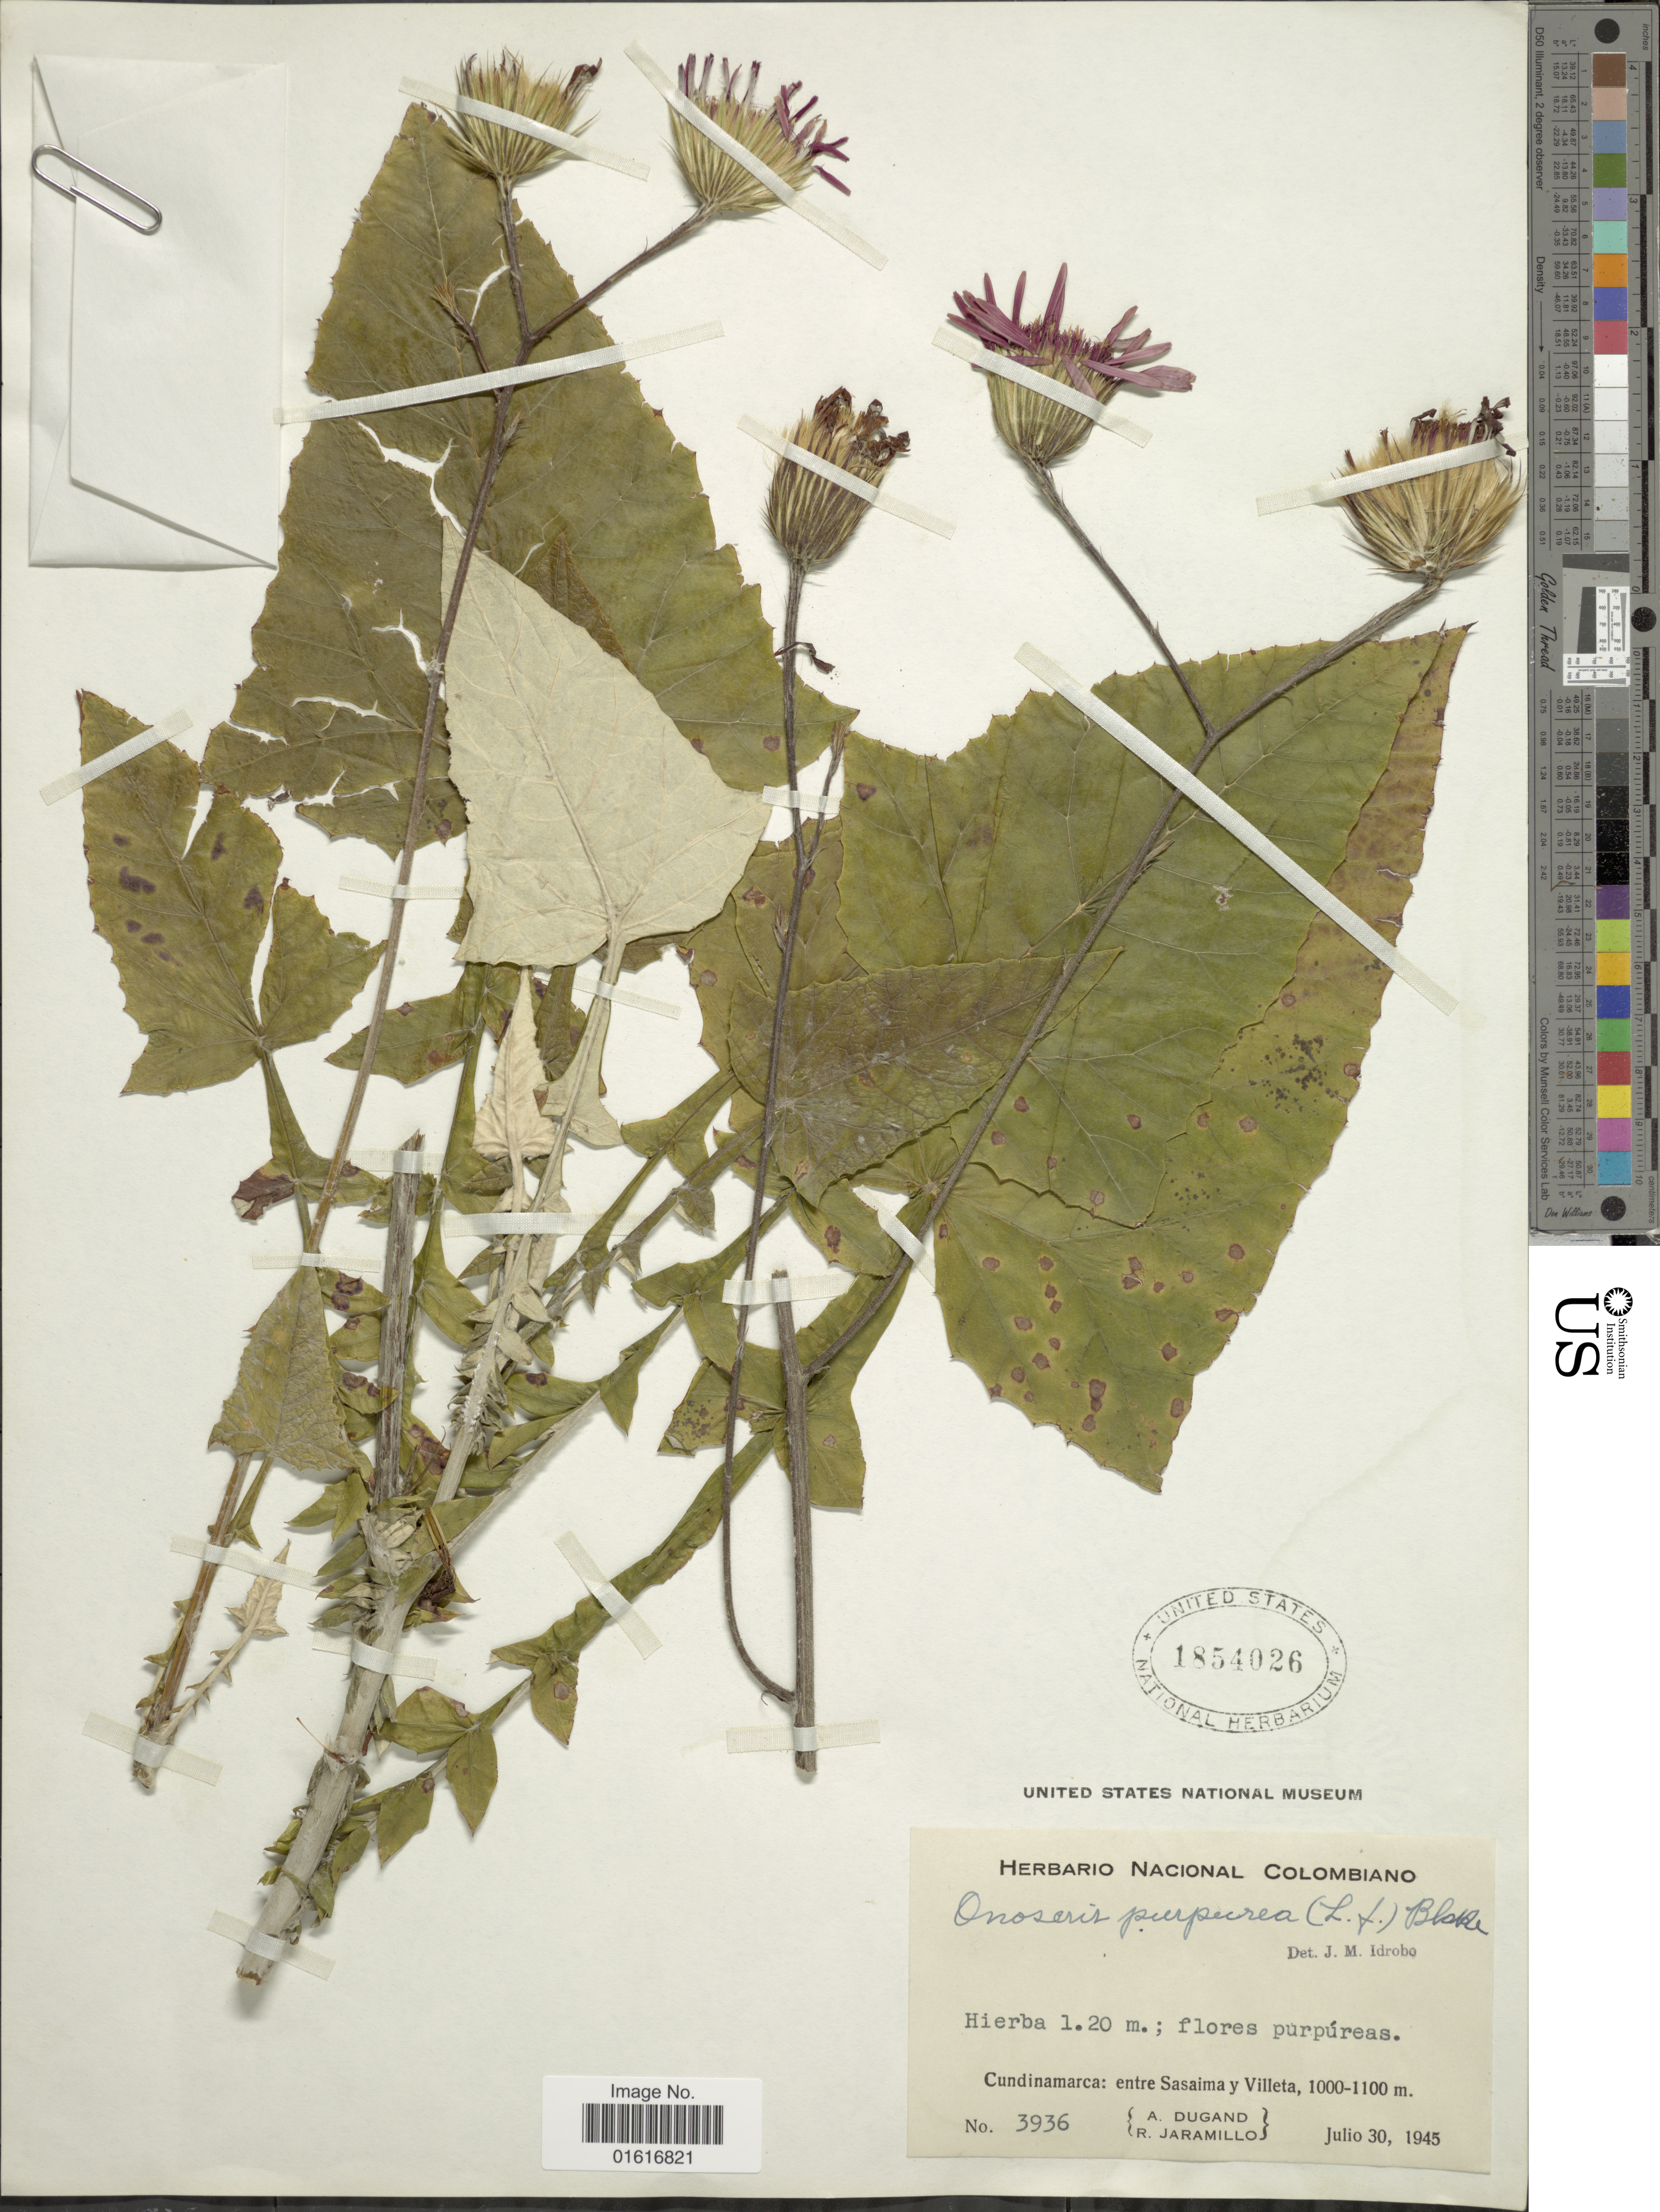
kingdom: Plantae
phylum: Tracheophyta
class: Magnoliopsida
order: Asterales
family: Asteraceae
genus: Onoseris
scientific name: Onoseris purpurea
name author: (L. f.) S.F. Blake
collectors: A. Dugand & R. Jaramillo M.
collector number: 3936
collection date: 1945-07-30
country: Colombia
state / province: Cundinamarca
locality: Entre Sasaima y Villeta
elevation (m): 1000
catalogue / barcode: US 1854026